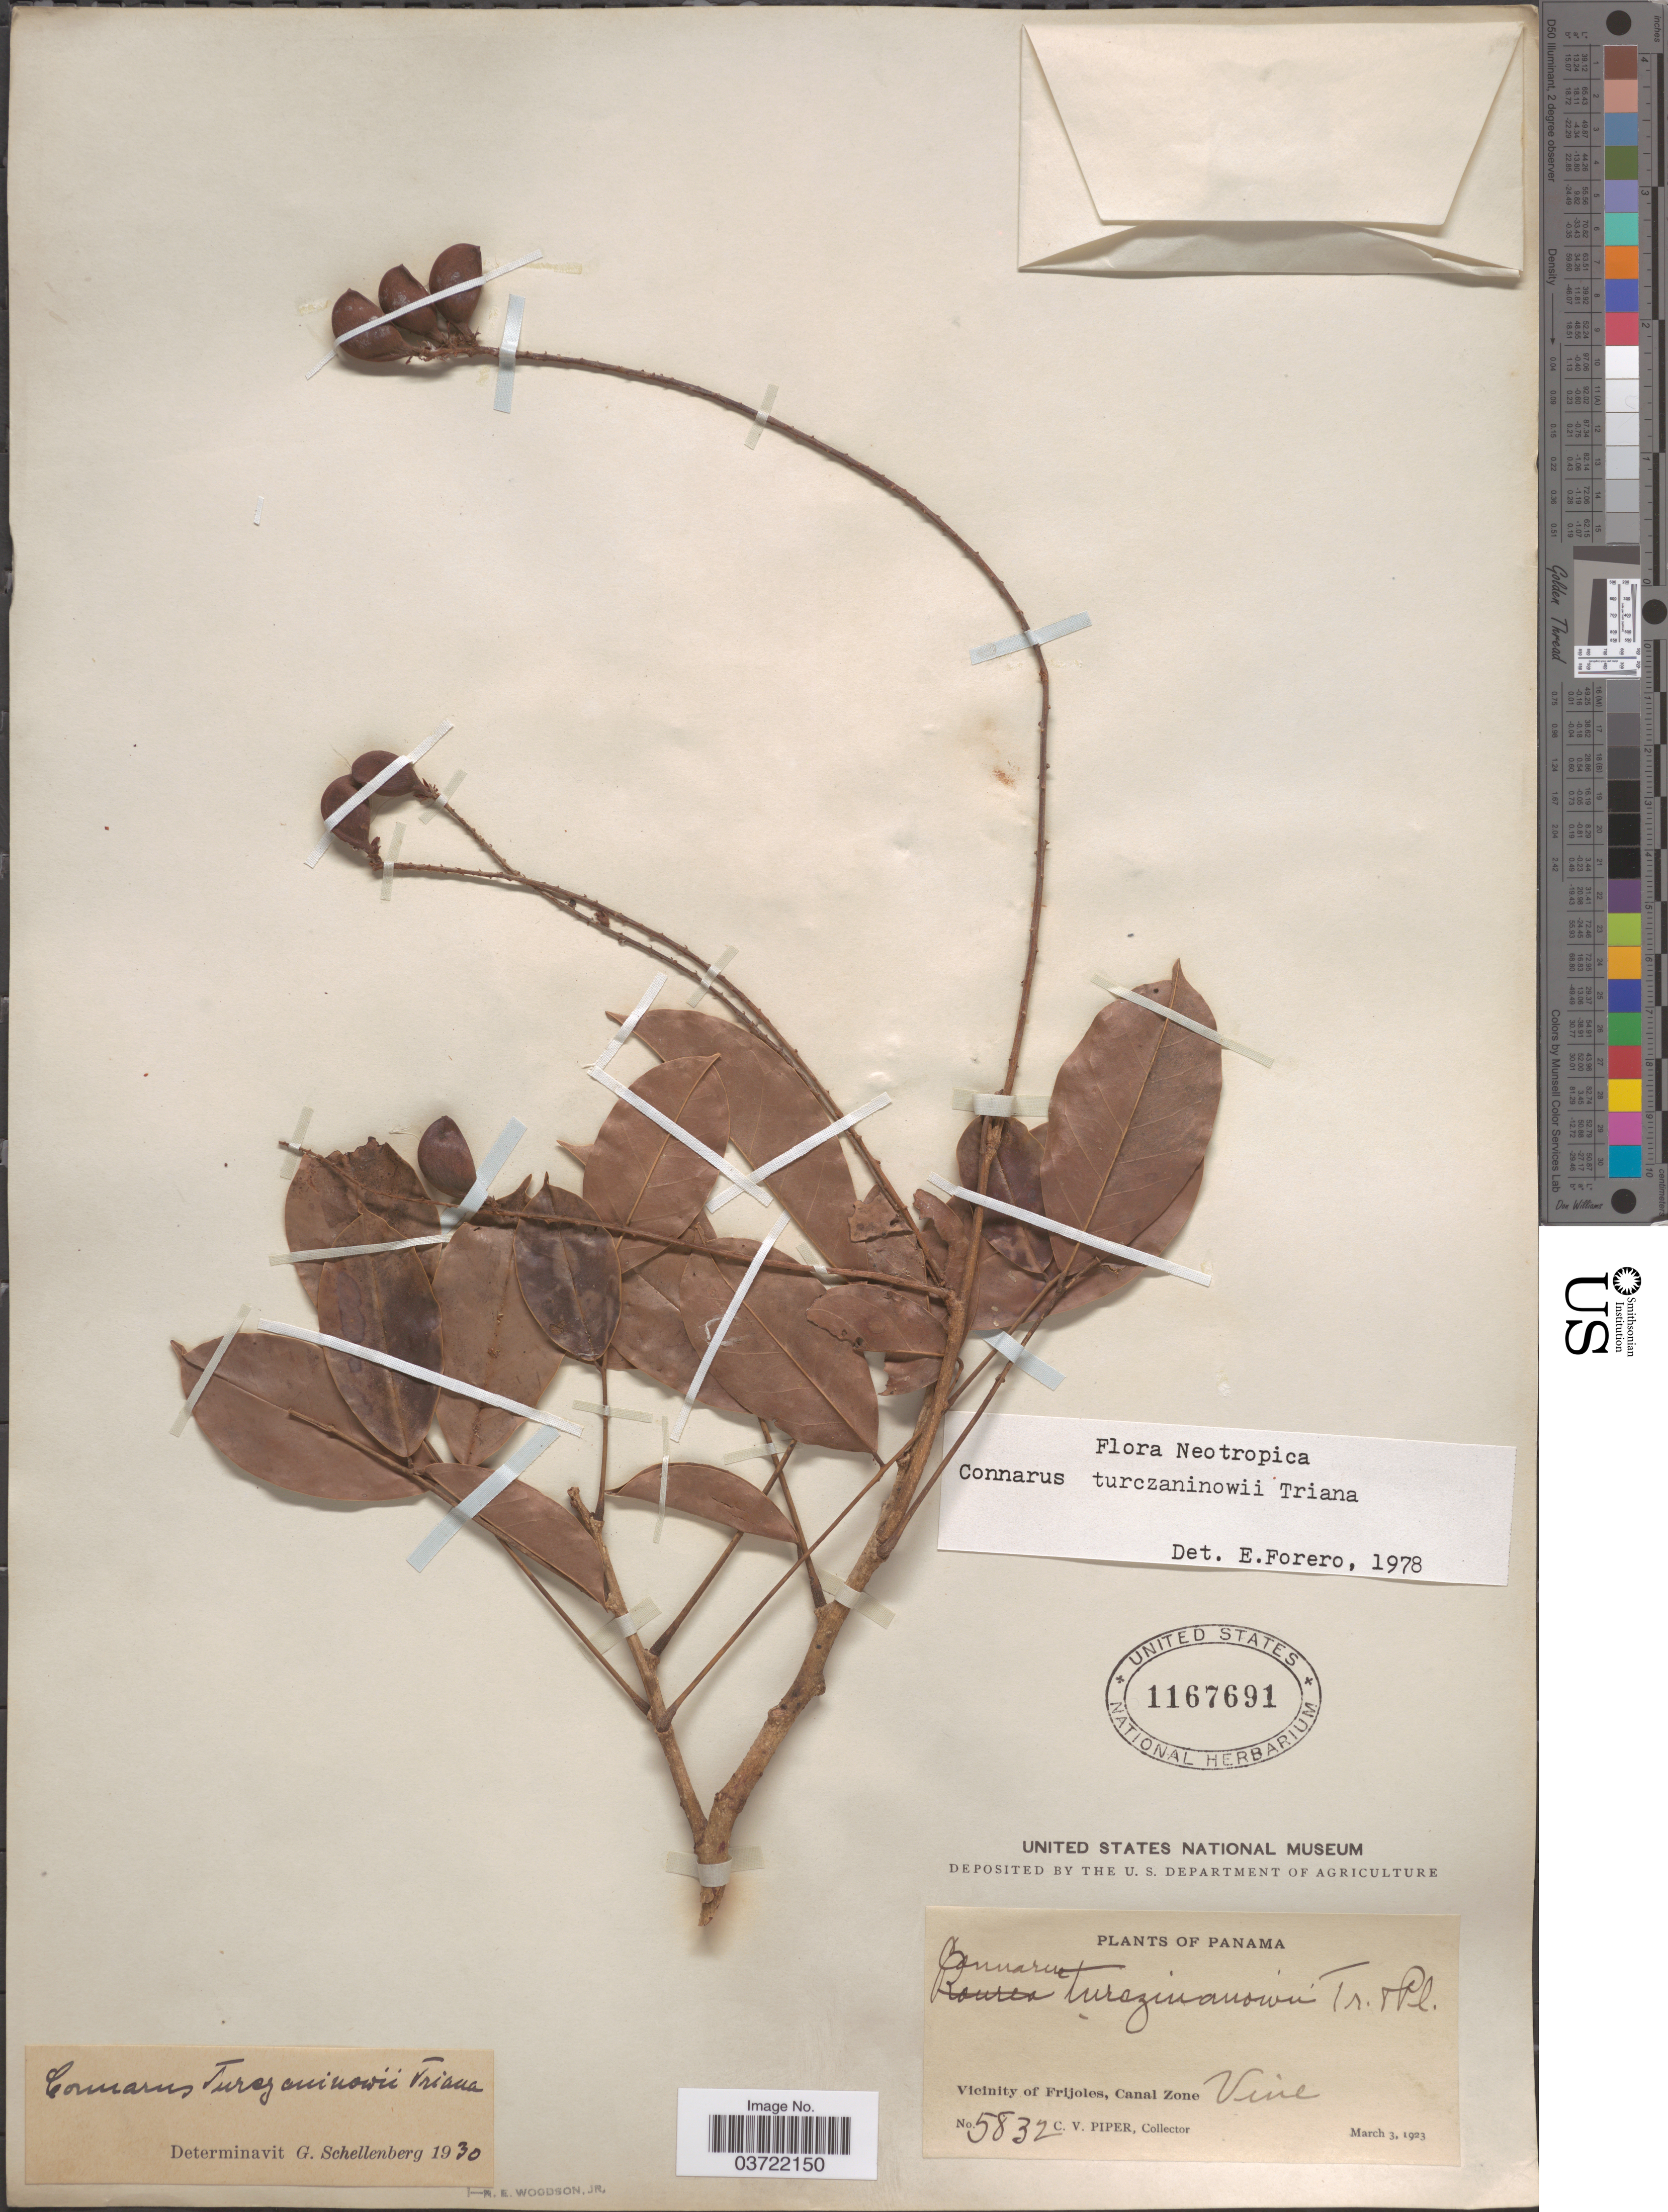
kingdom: Plantae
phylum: Tracheophyta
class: Magnoliopsida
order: Oxalidales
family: Connaraceae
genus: Connarus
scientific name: Connarus turczaninowii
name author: Triana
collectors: C. V. Piper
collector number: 5832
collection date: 1923-03-03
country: Panama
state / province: Colón / Panamá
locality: Vicinity of Frijoles, Canal Zone.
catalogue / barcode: US 1167691